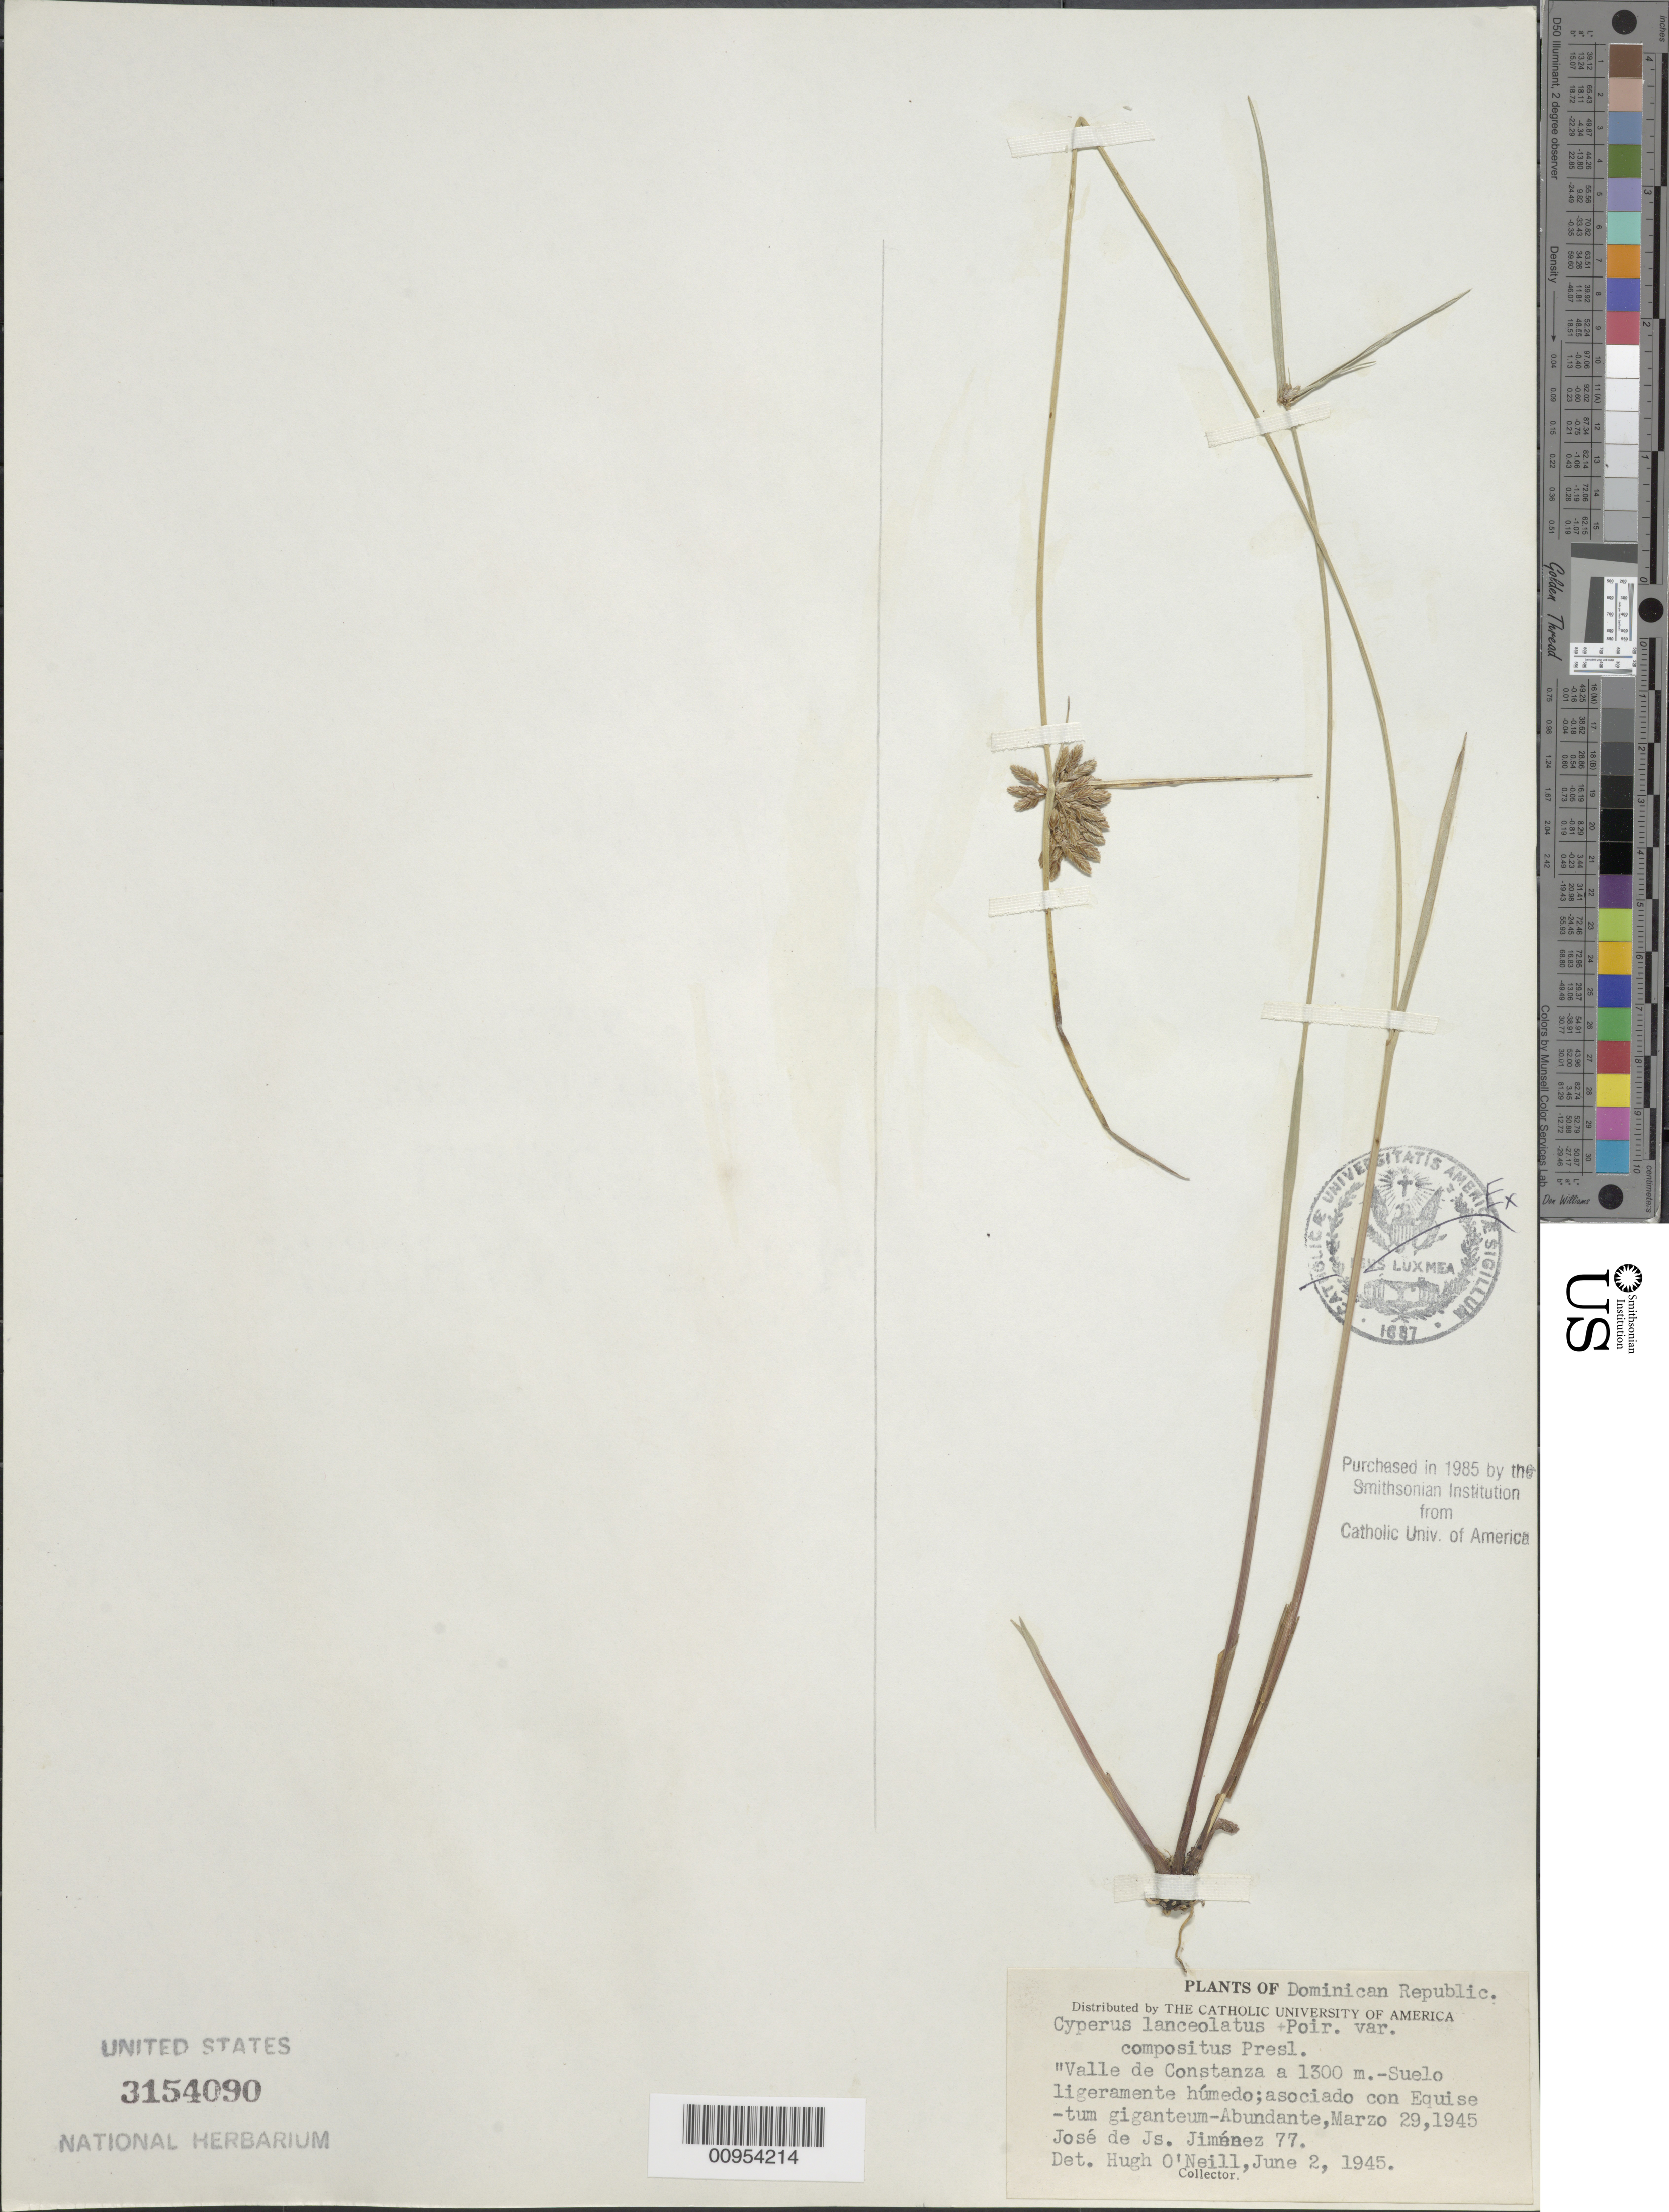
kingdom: Plantae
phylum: Tracheophyta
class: Liliopsida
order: Poales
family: Cyperaceae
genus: Cyperus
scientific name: Cyperus lanceolatus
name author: Poir.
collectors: J. J. Jiménez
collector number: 77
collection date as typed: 29 Mar 1945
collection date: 1945-03-29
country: Dominican Republic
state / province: La Vega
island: Hispaniola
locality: Valle de Constanza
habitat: Suelo ligeramente húmedo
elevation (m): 1300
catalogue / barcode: US 3154090